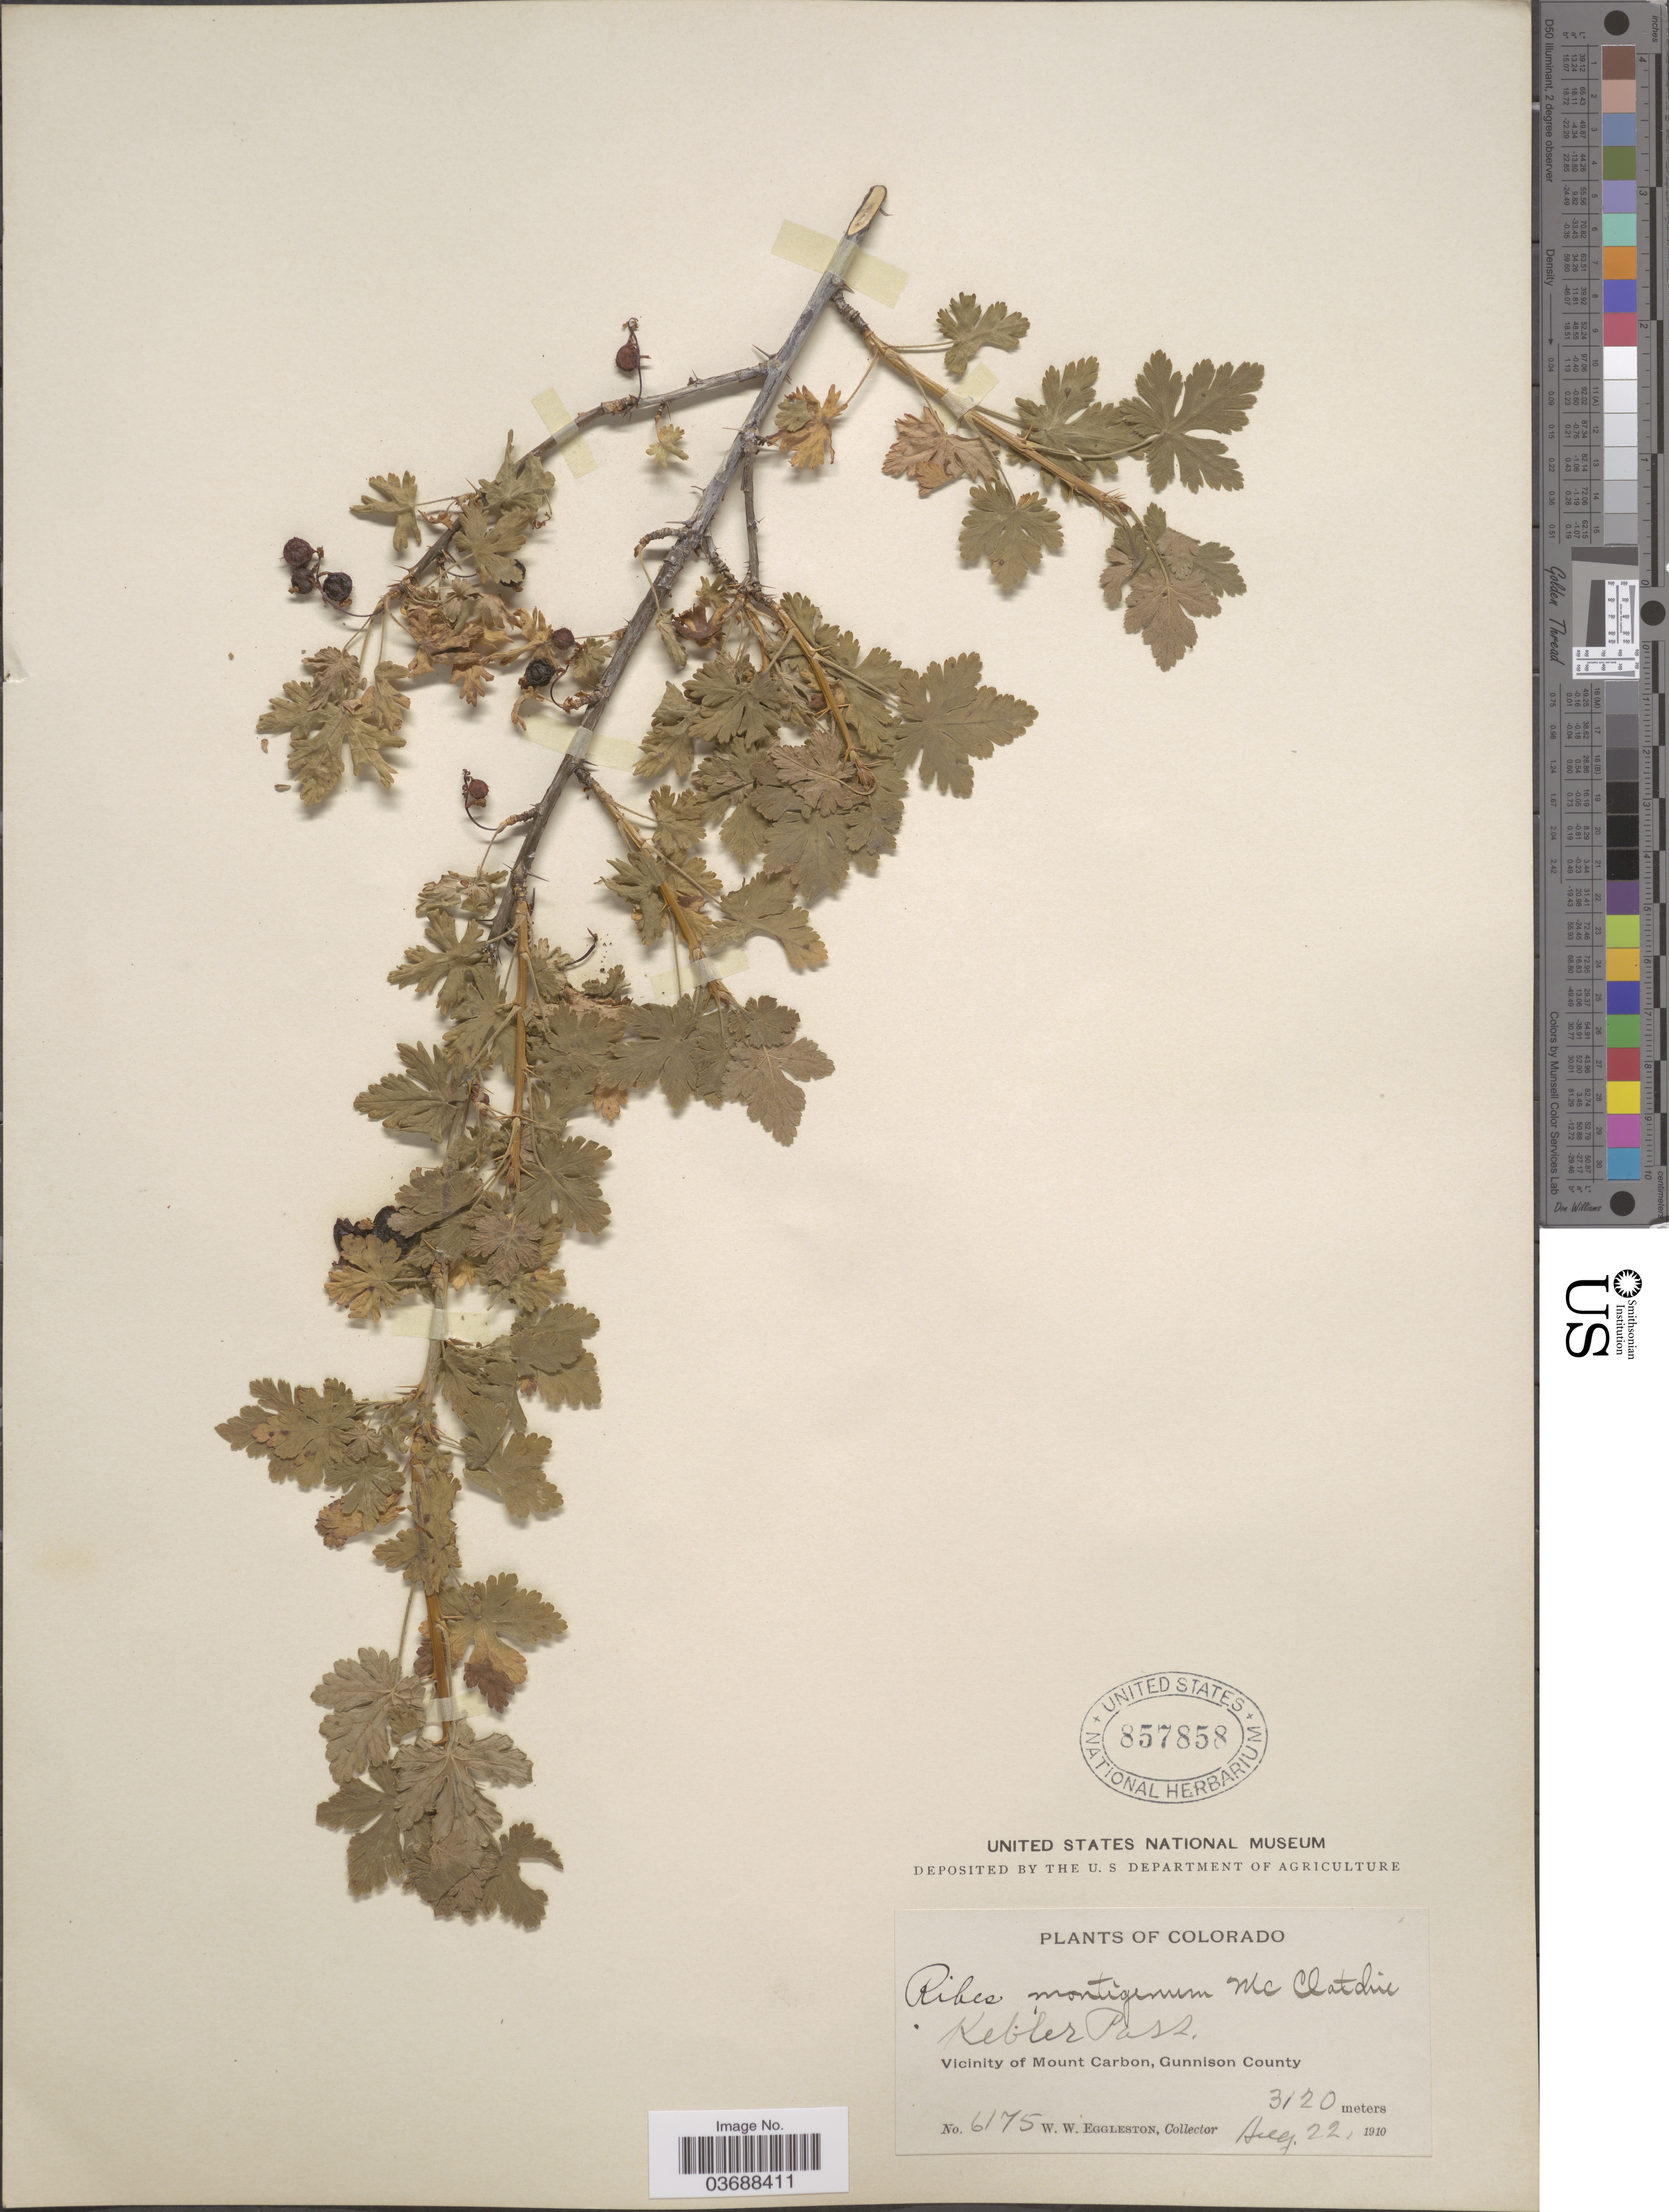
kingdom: Plantae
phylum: Tracheophyta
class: Magnoliopsida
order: Saxifragales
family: Grossulariaceae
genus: Ribes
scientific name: Ribes montigenum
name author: McClatchie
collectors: W. W. Eggleston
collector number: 6175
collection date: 1910-08-22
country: United States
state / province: Colorado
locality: Kebler Pass. Vicinity of Mount Carbon, Gunnison County.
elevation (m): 3120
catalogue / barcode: US 857858